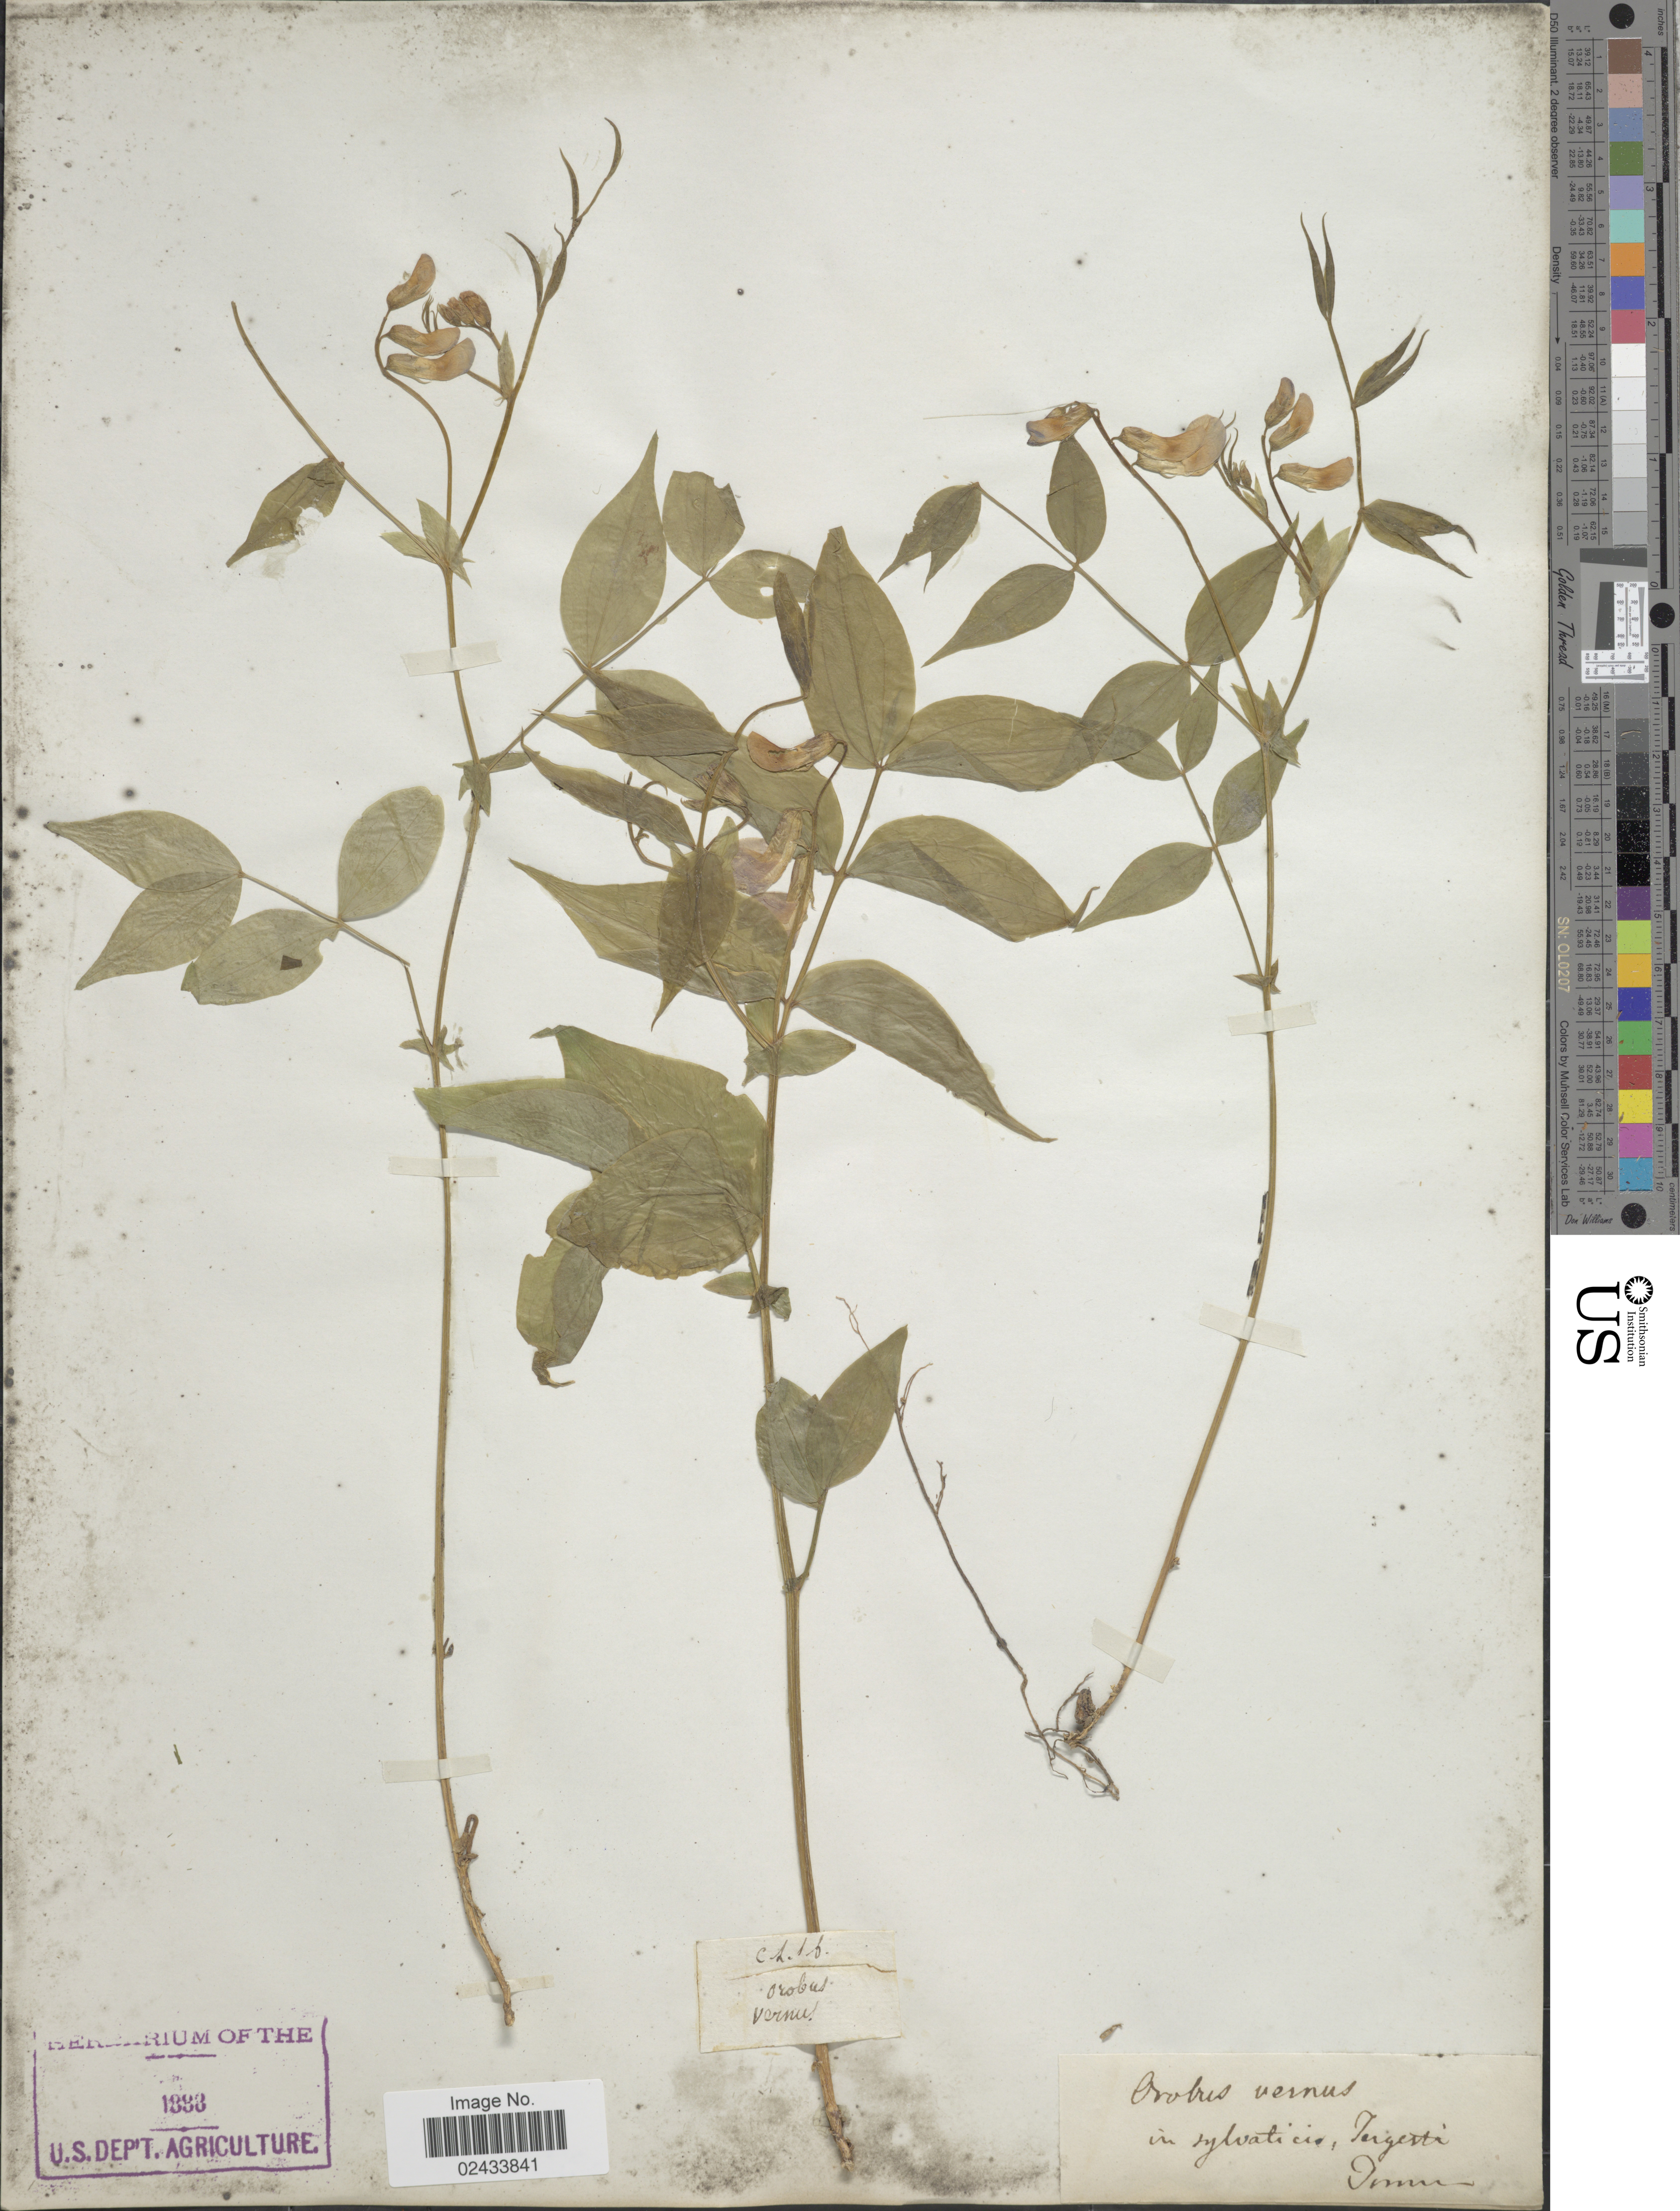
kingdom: Plantae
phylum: Tracheophyta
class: Magnoliopsida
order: Fabales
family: Fabaceae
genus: Lathyrus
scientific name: Lathyrus vernus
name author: (L.) Bernh.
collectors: -. Tonini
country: Italy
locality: In sylvaticis, Tergesti